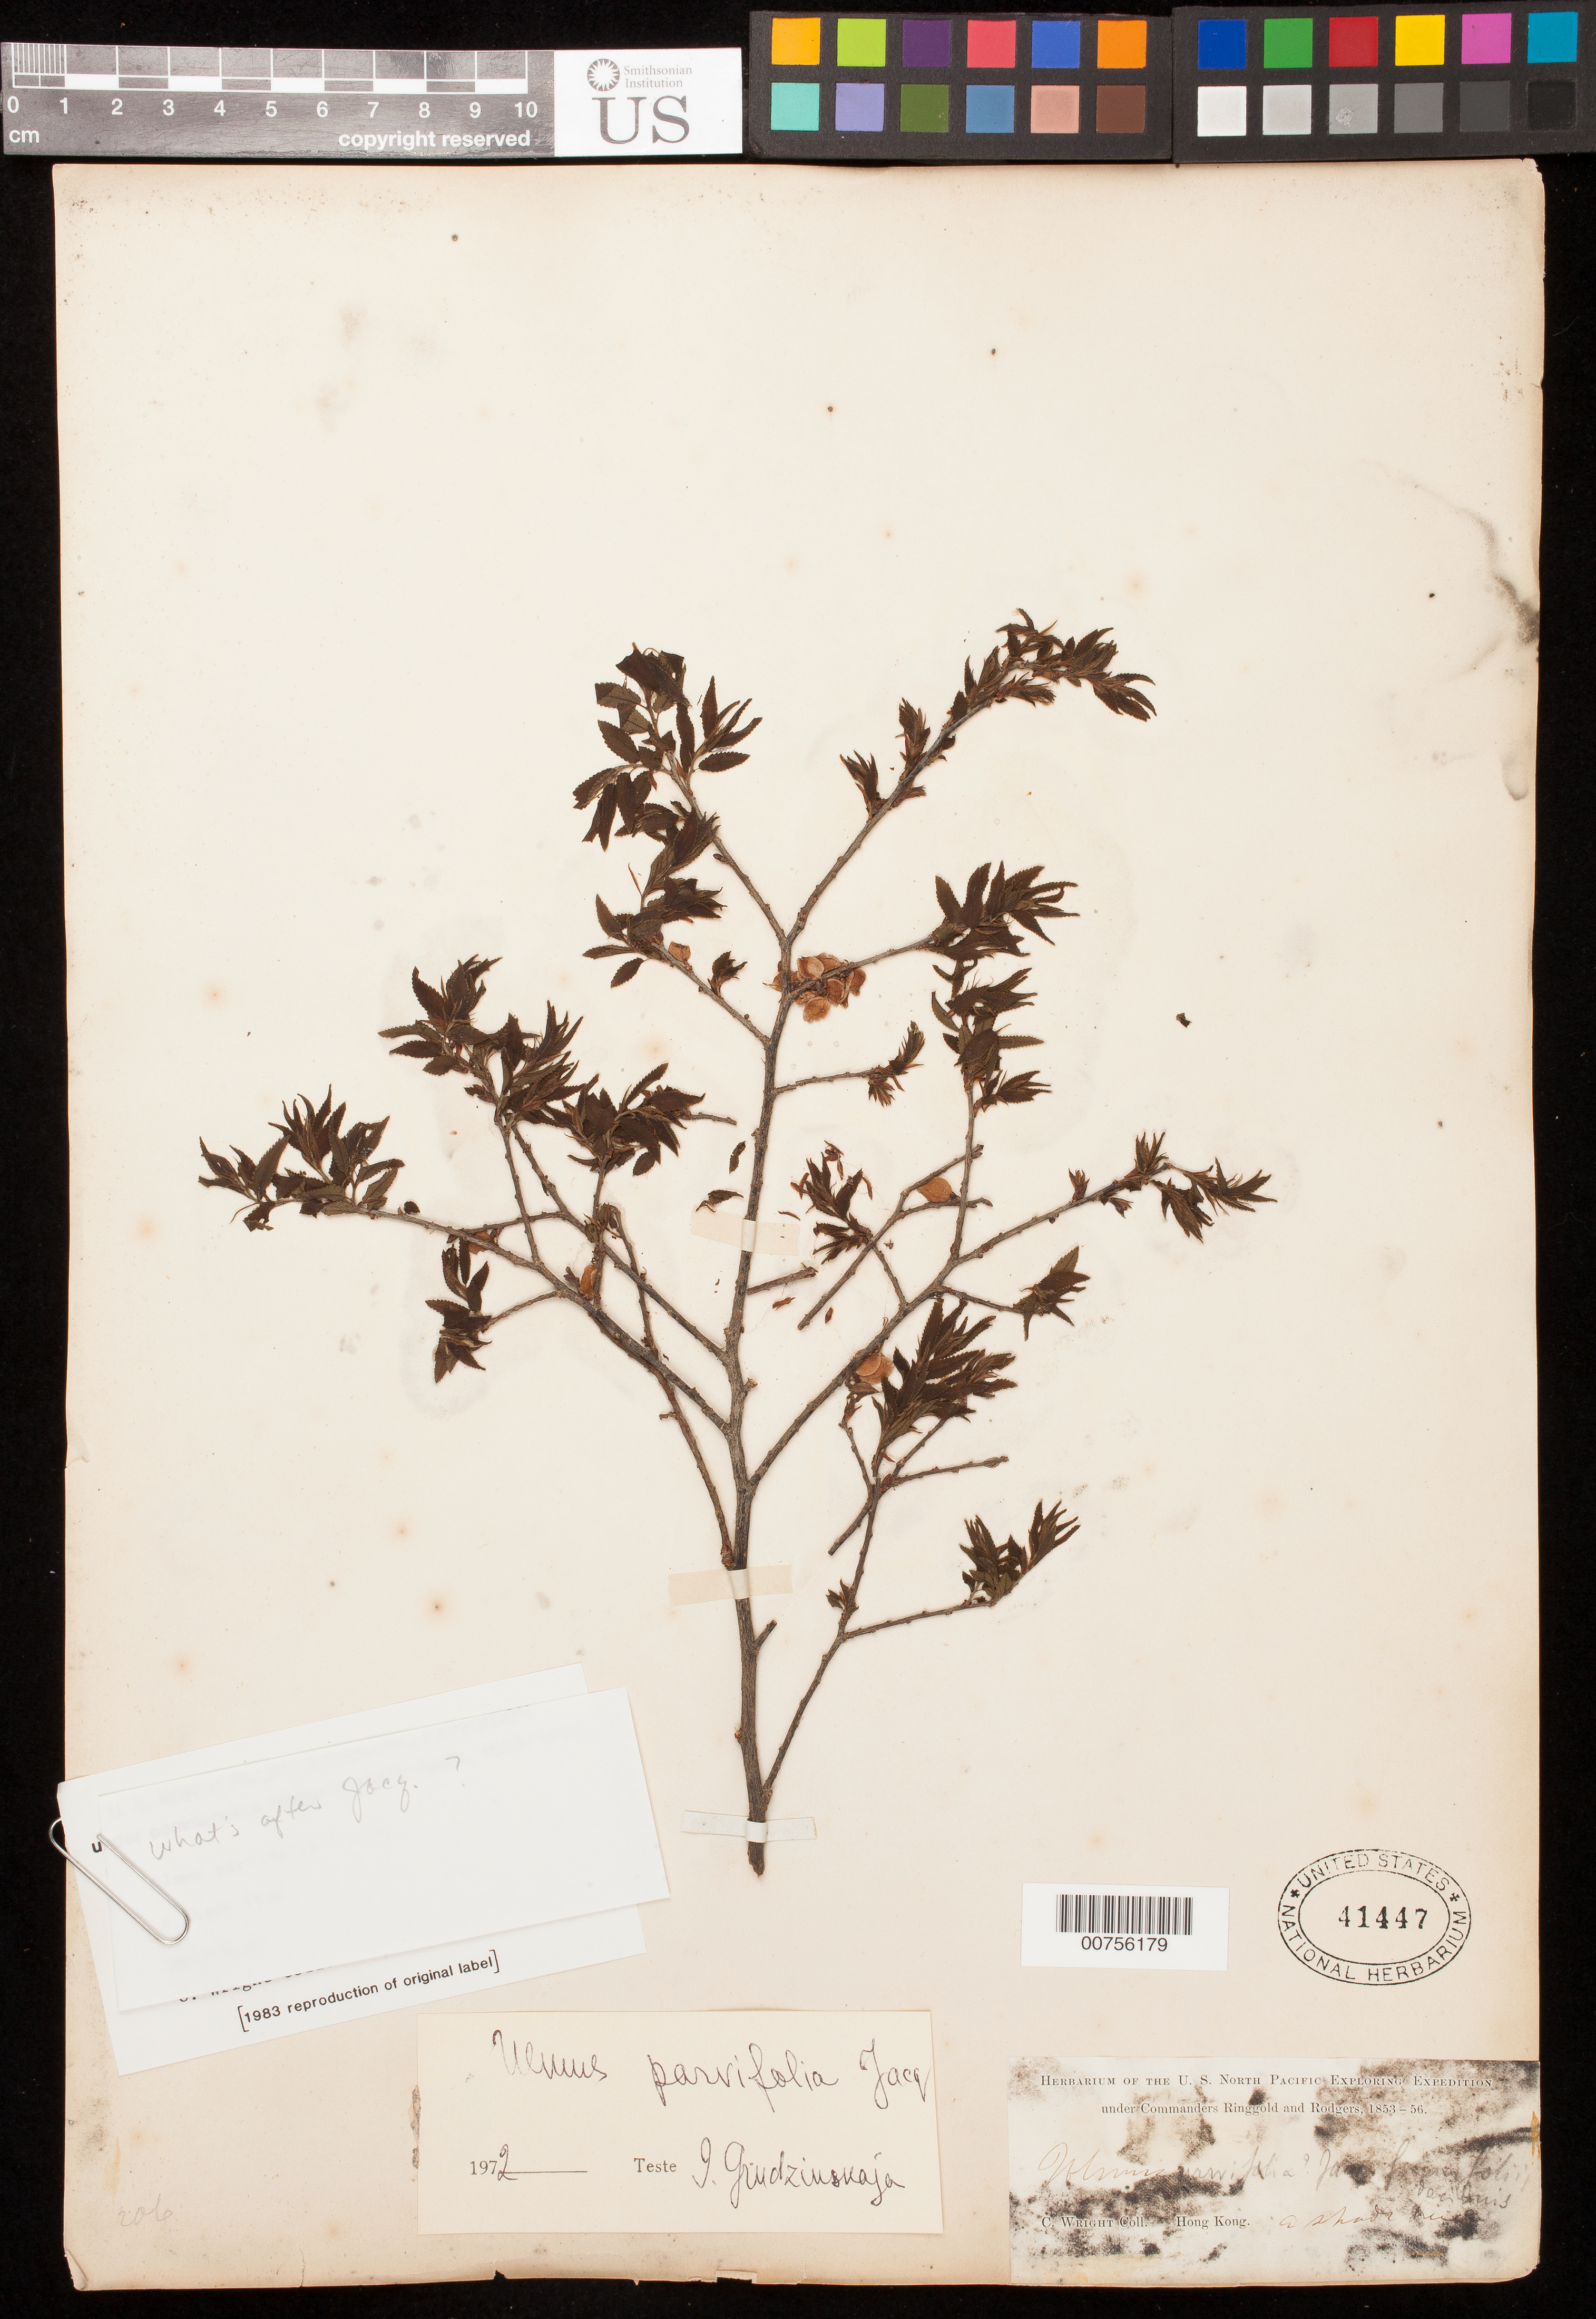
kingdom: Plantae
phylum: Tracheophyta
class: Magnoliopsida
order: Rosales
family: Ulmaceae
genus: Ulmus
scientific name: Ulmus parvifolia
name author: Jacq.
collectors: C. Wright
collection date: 1853/1856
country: China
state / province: Hong Kong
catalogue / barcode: US 41447